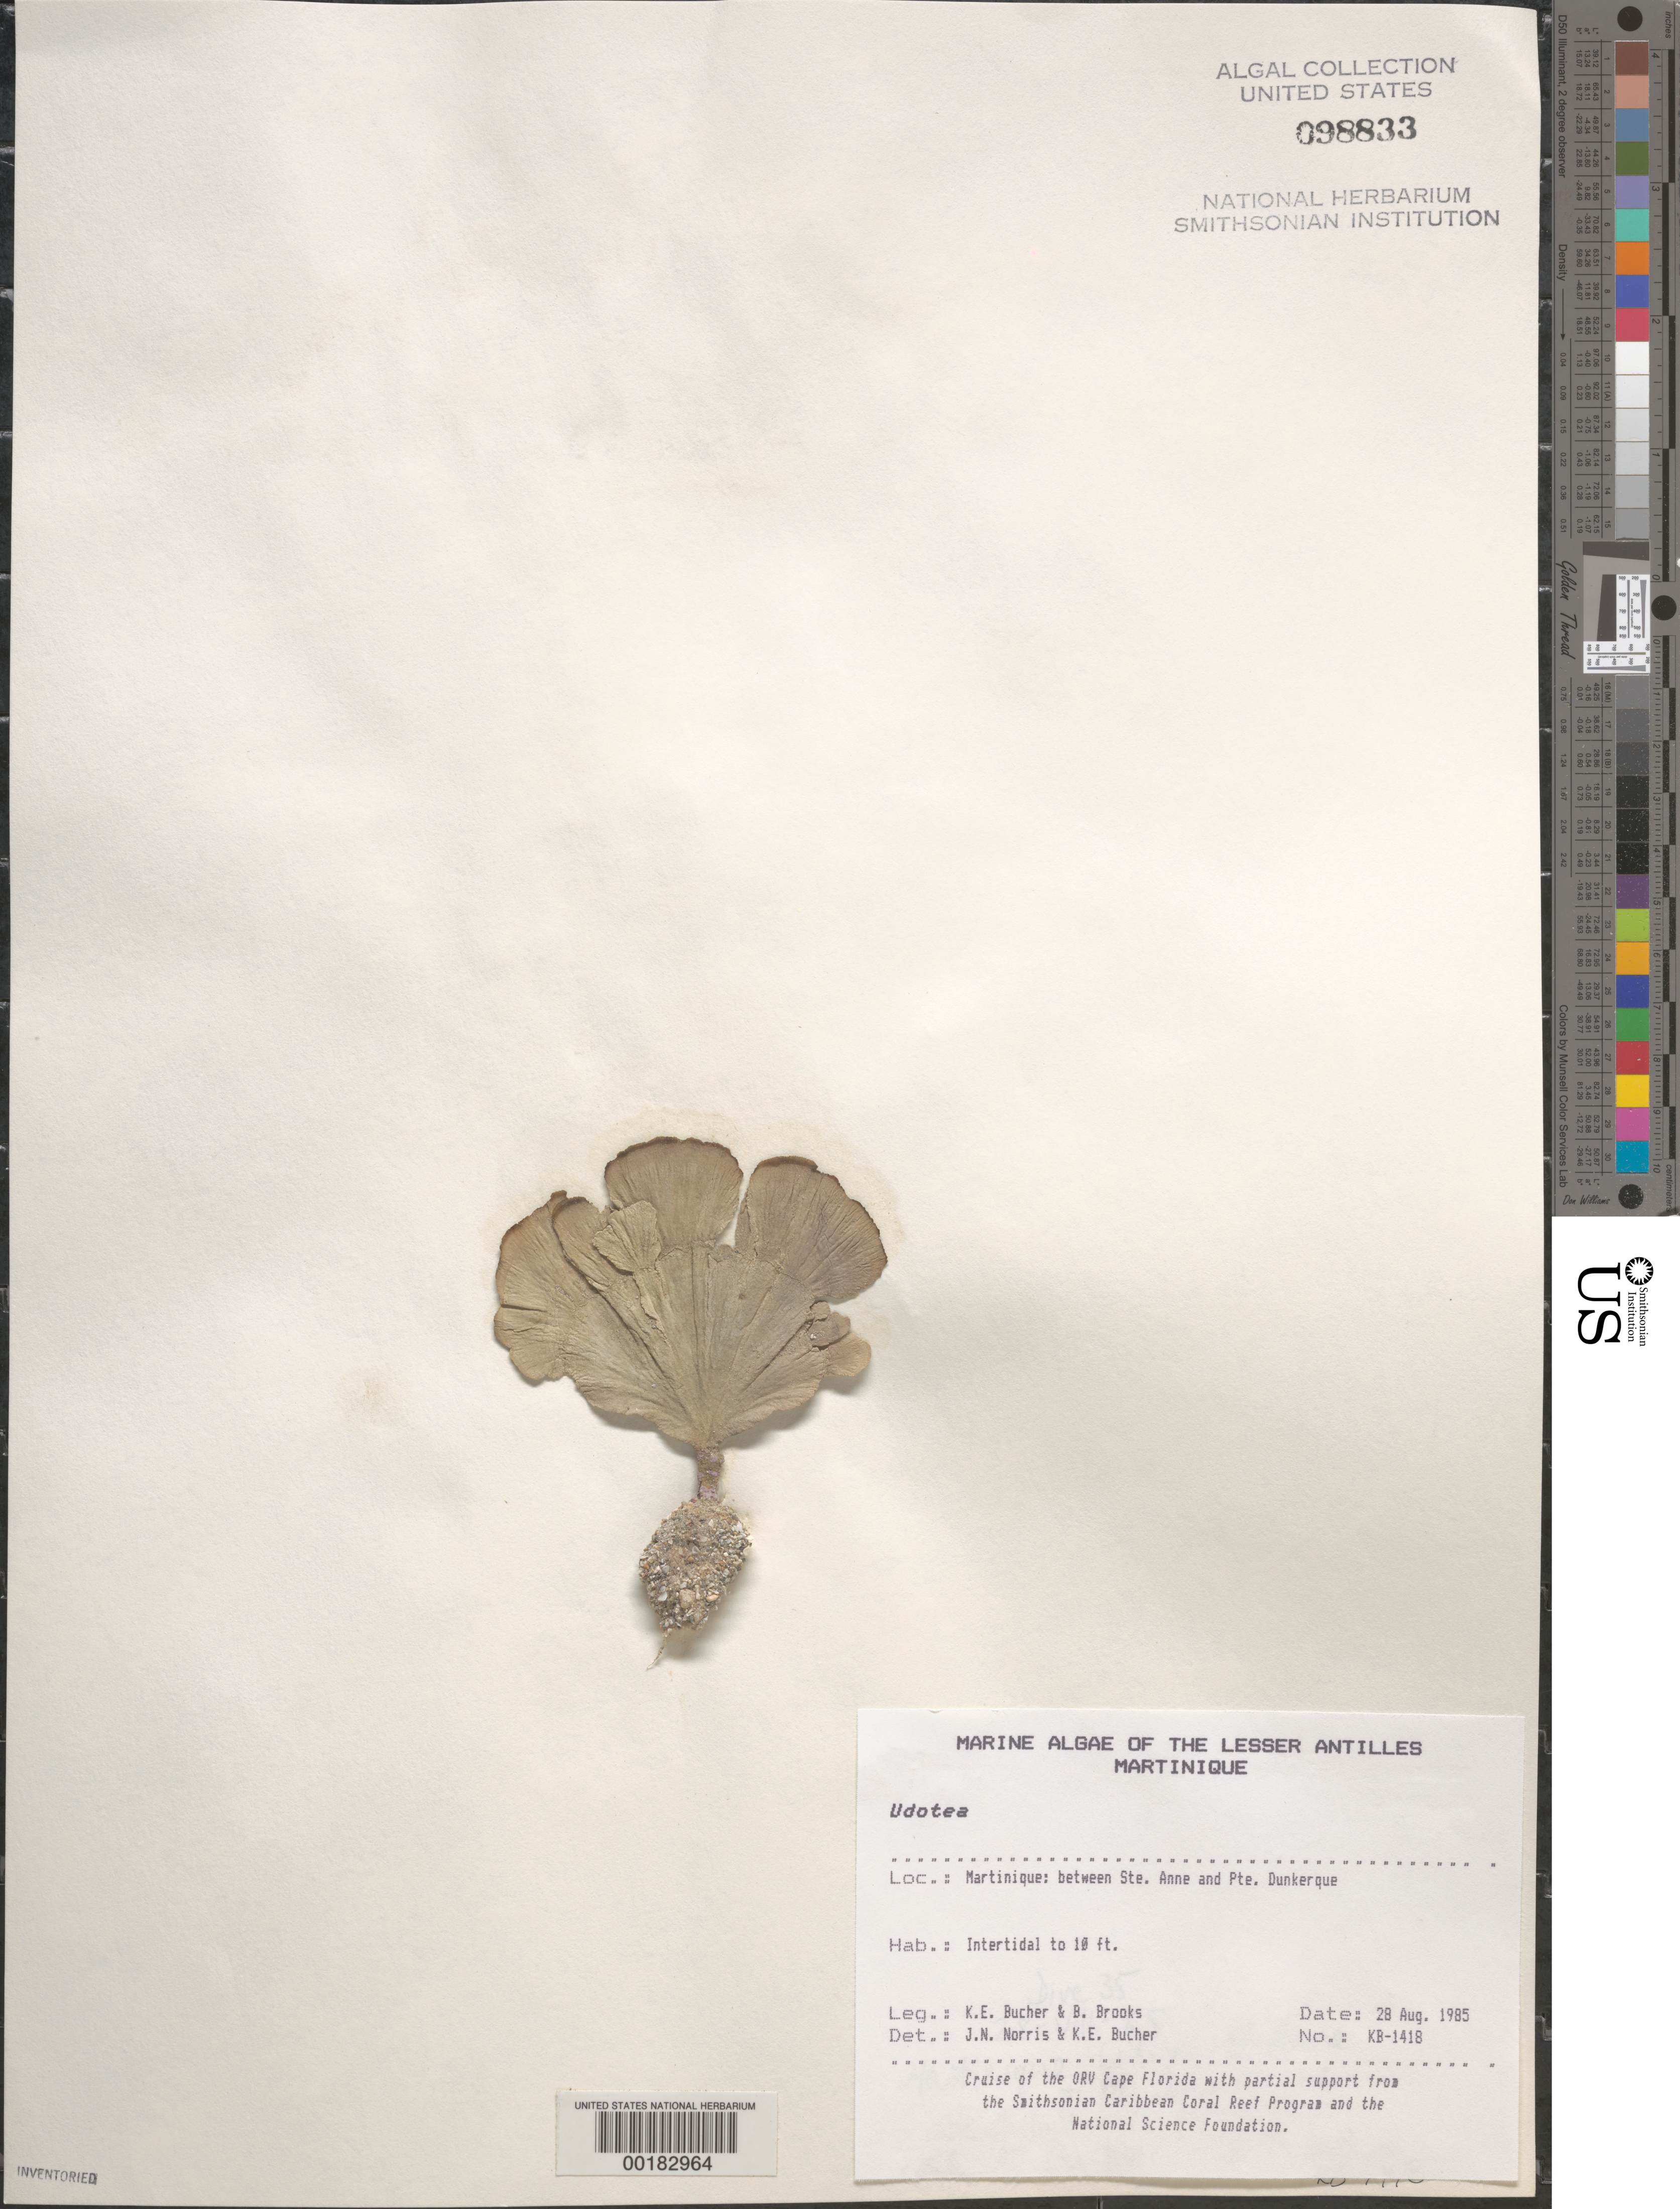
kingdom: Plantae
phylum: Chlorophyta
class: Ulvophyceae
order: Bryopsidales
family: Udoteaceae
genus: Udotea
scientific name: Udotea sp.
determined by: Norris, J. N.; Bucher, K. E.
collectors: K. E. Bucher & B. Brooks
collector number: Kb-1418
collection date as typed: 28 Aug 1985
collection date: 1985-08-28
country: Martinique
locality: Between Pointe Anne and Pointe Dunkerque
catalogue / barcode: US 98833